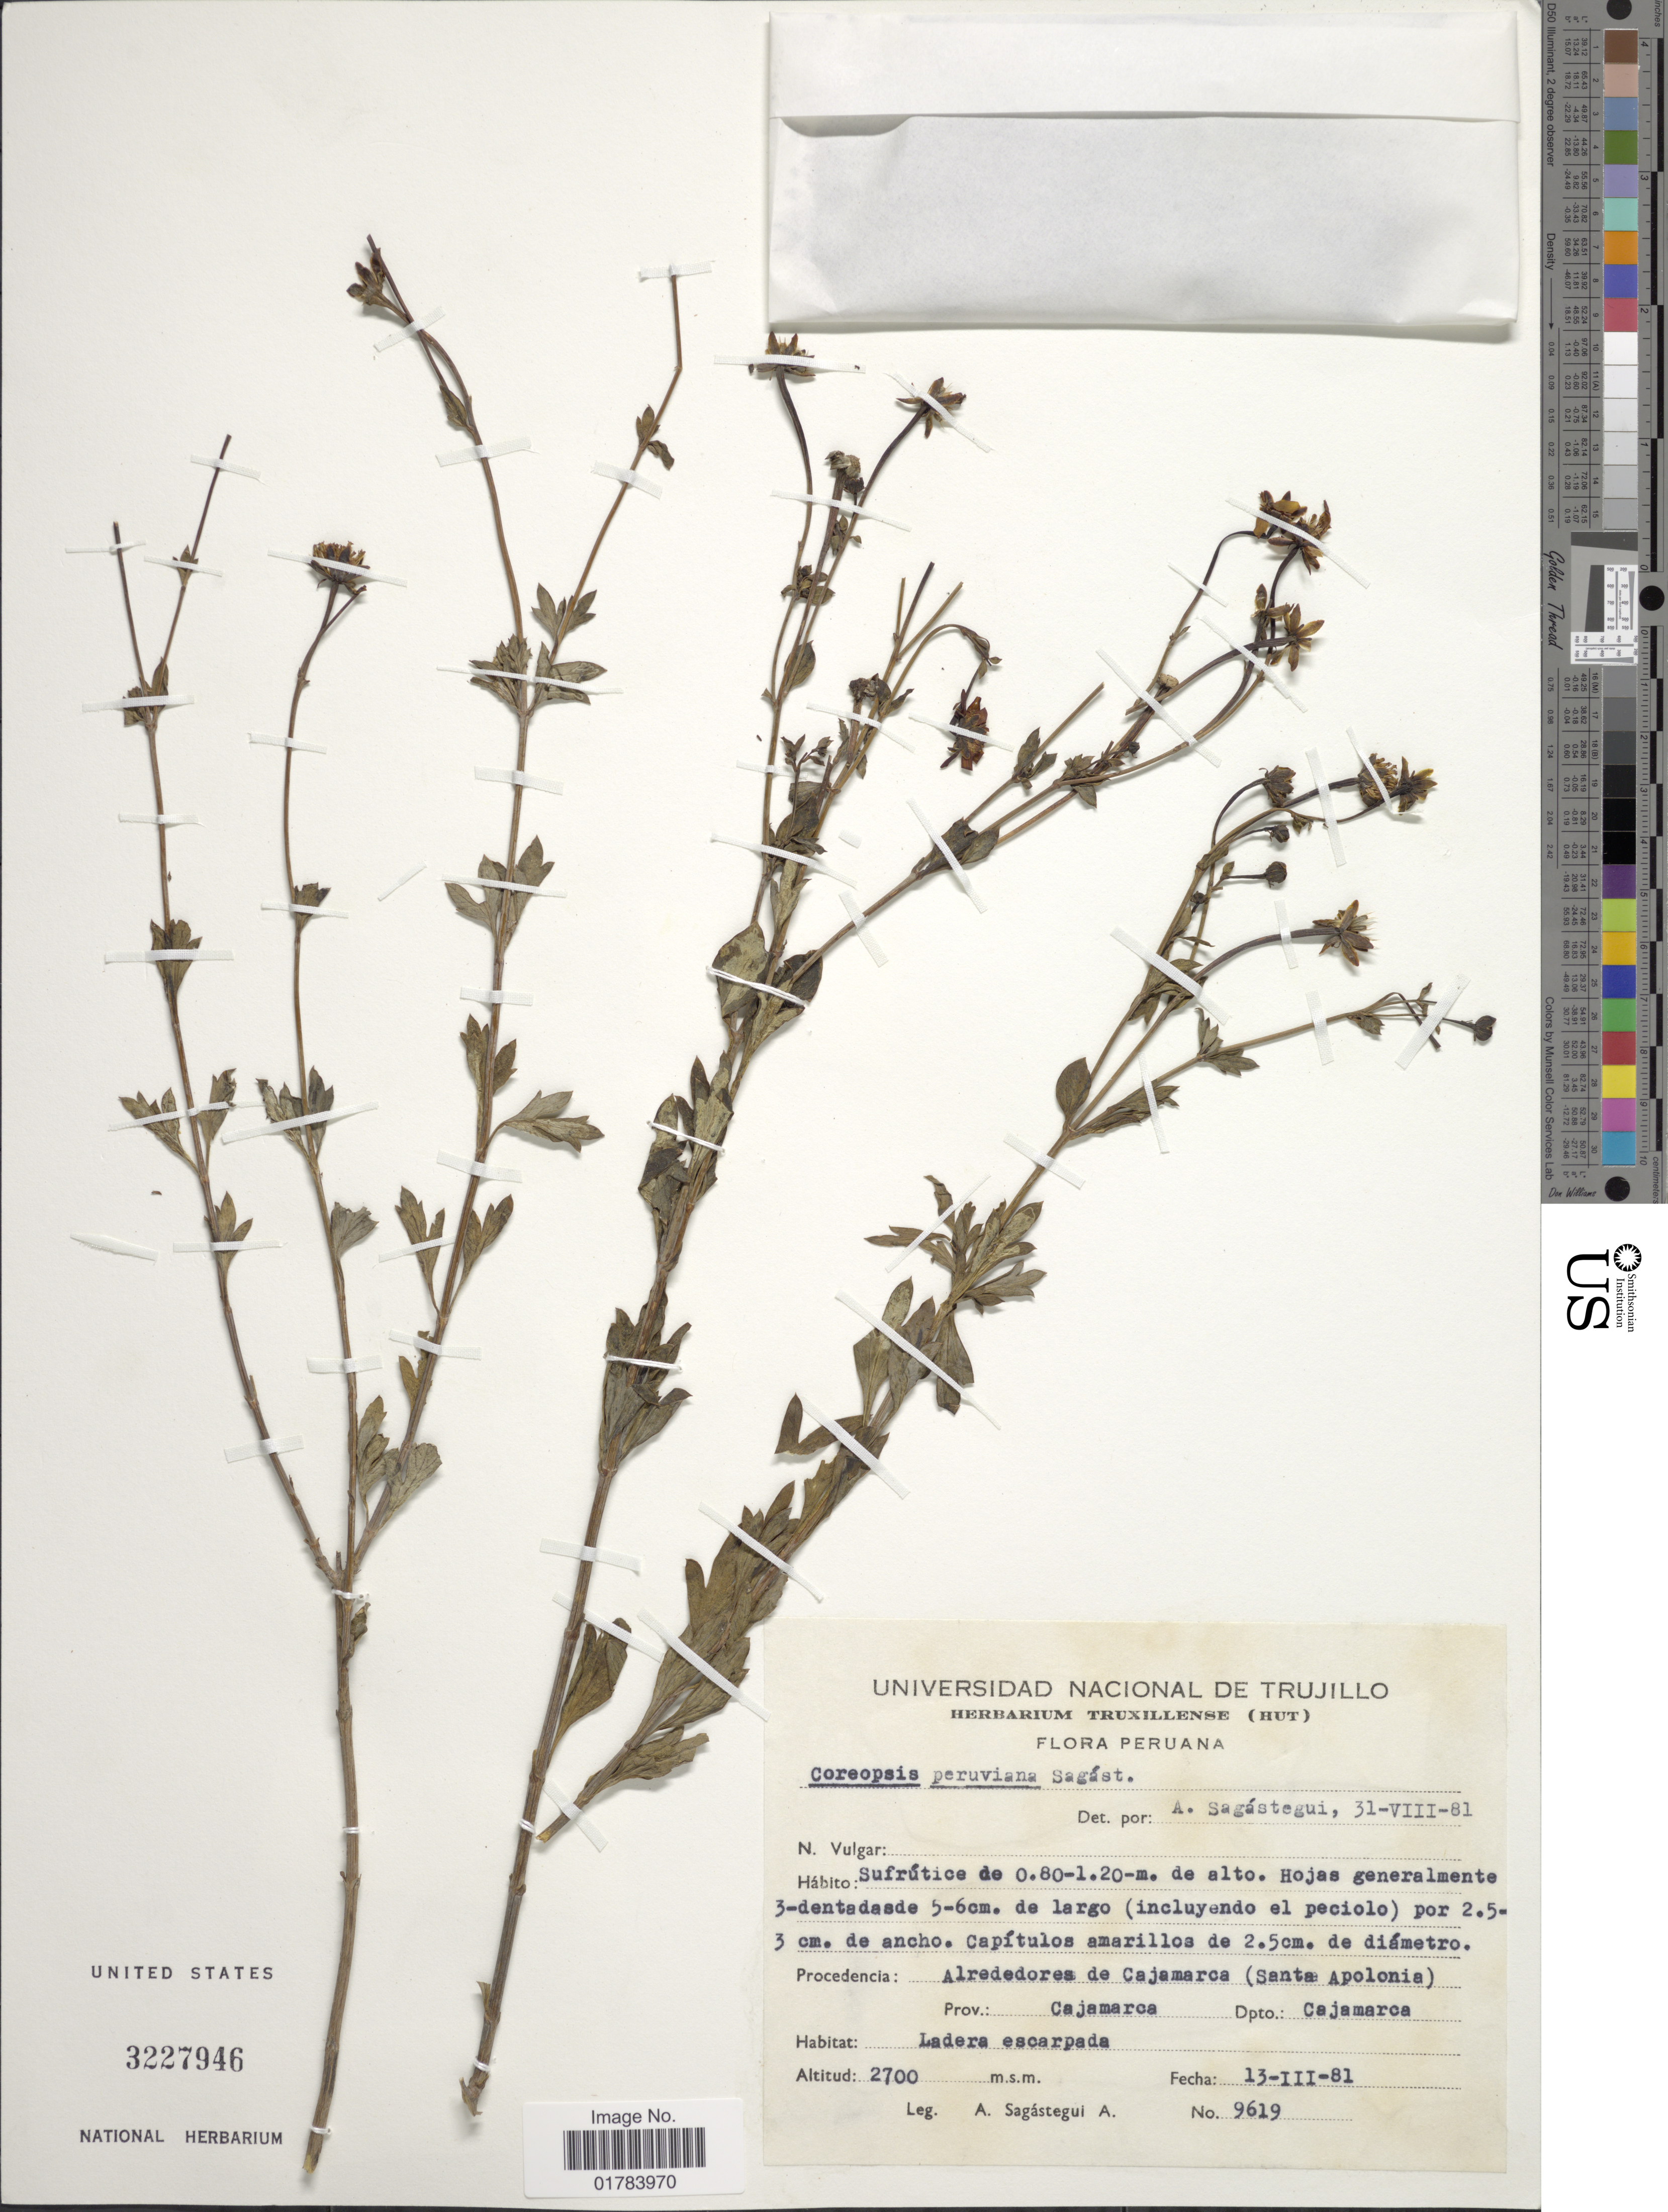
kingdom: Plantae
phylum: Tracheophyta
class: Magnoliopsida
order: Asterales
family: Asteraceae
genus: Coreopsis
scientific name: Coreopsis peruviana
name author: Sagást.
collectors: A. Sagástegui A.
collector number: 9619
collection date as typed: Transcribed d/m/y: 13/3/81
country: Peru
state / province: Cajamarca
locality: Procedencia: Alrededores de Cajamarca (Santa Apolonia) Prov. Cajamarca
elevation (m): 2700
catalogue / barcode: US 3227946